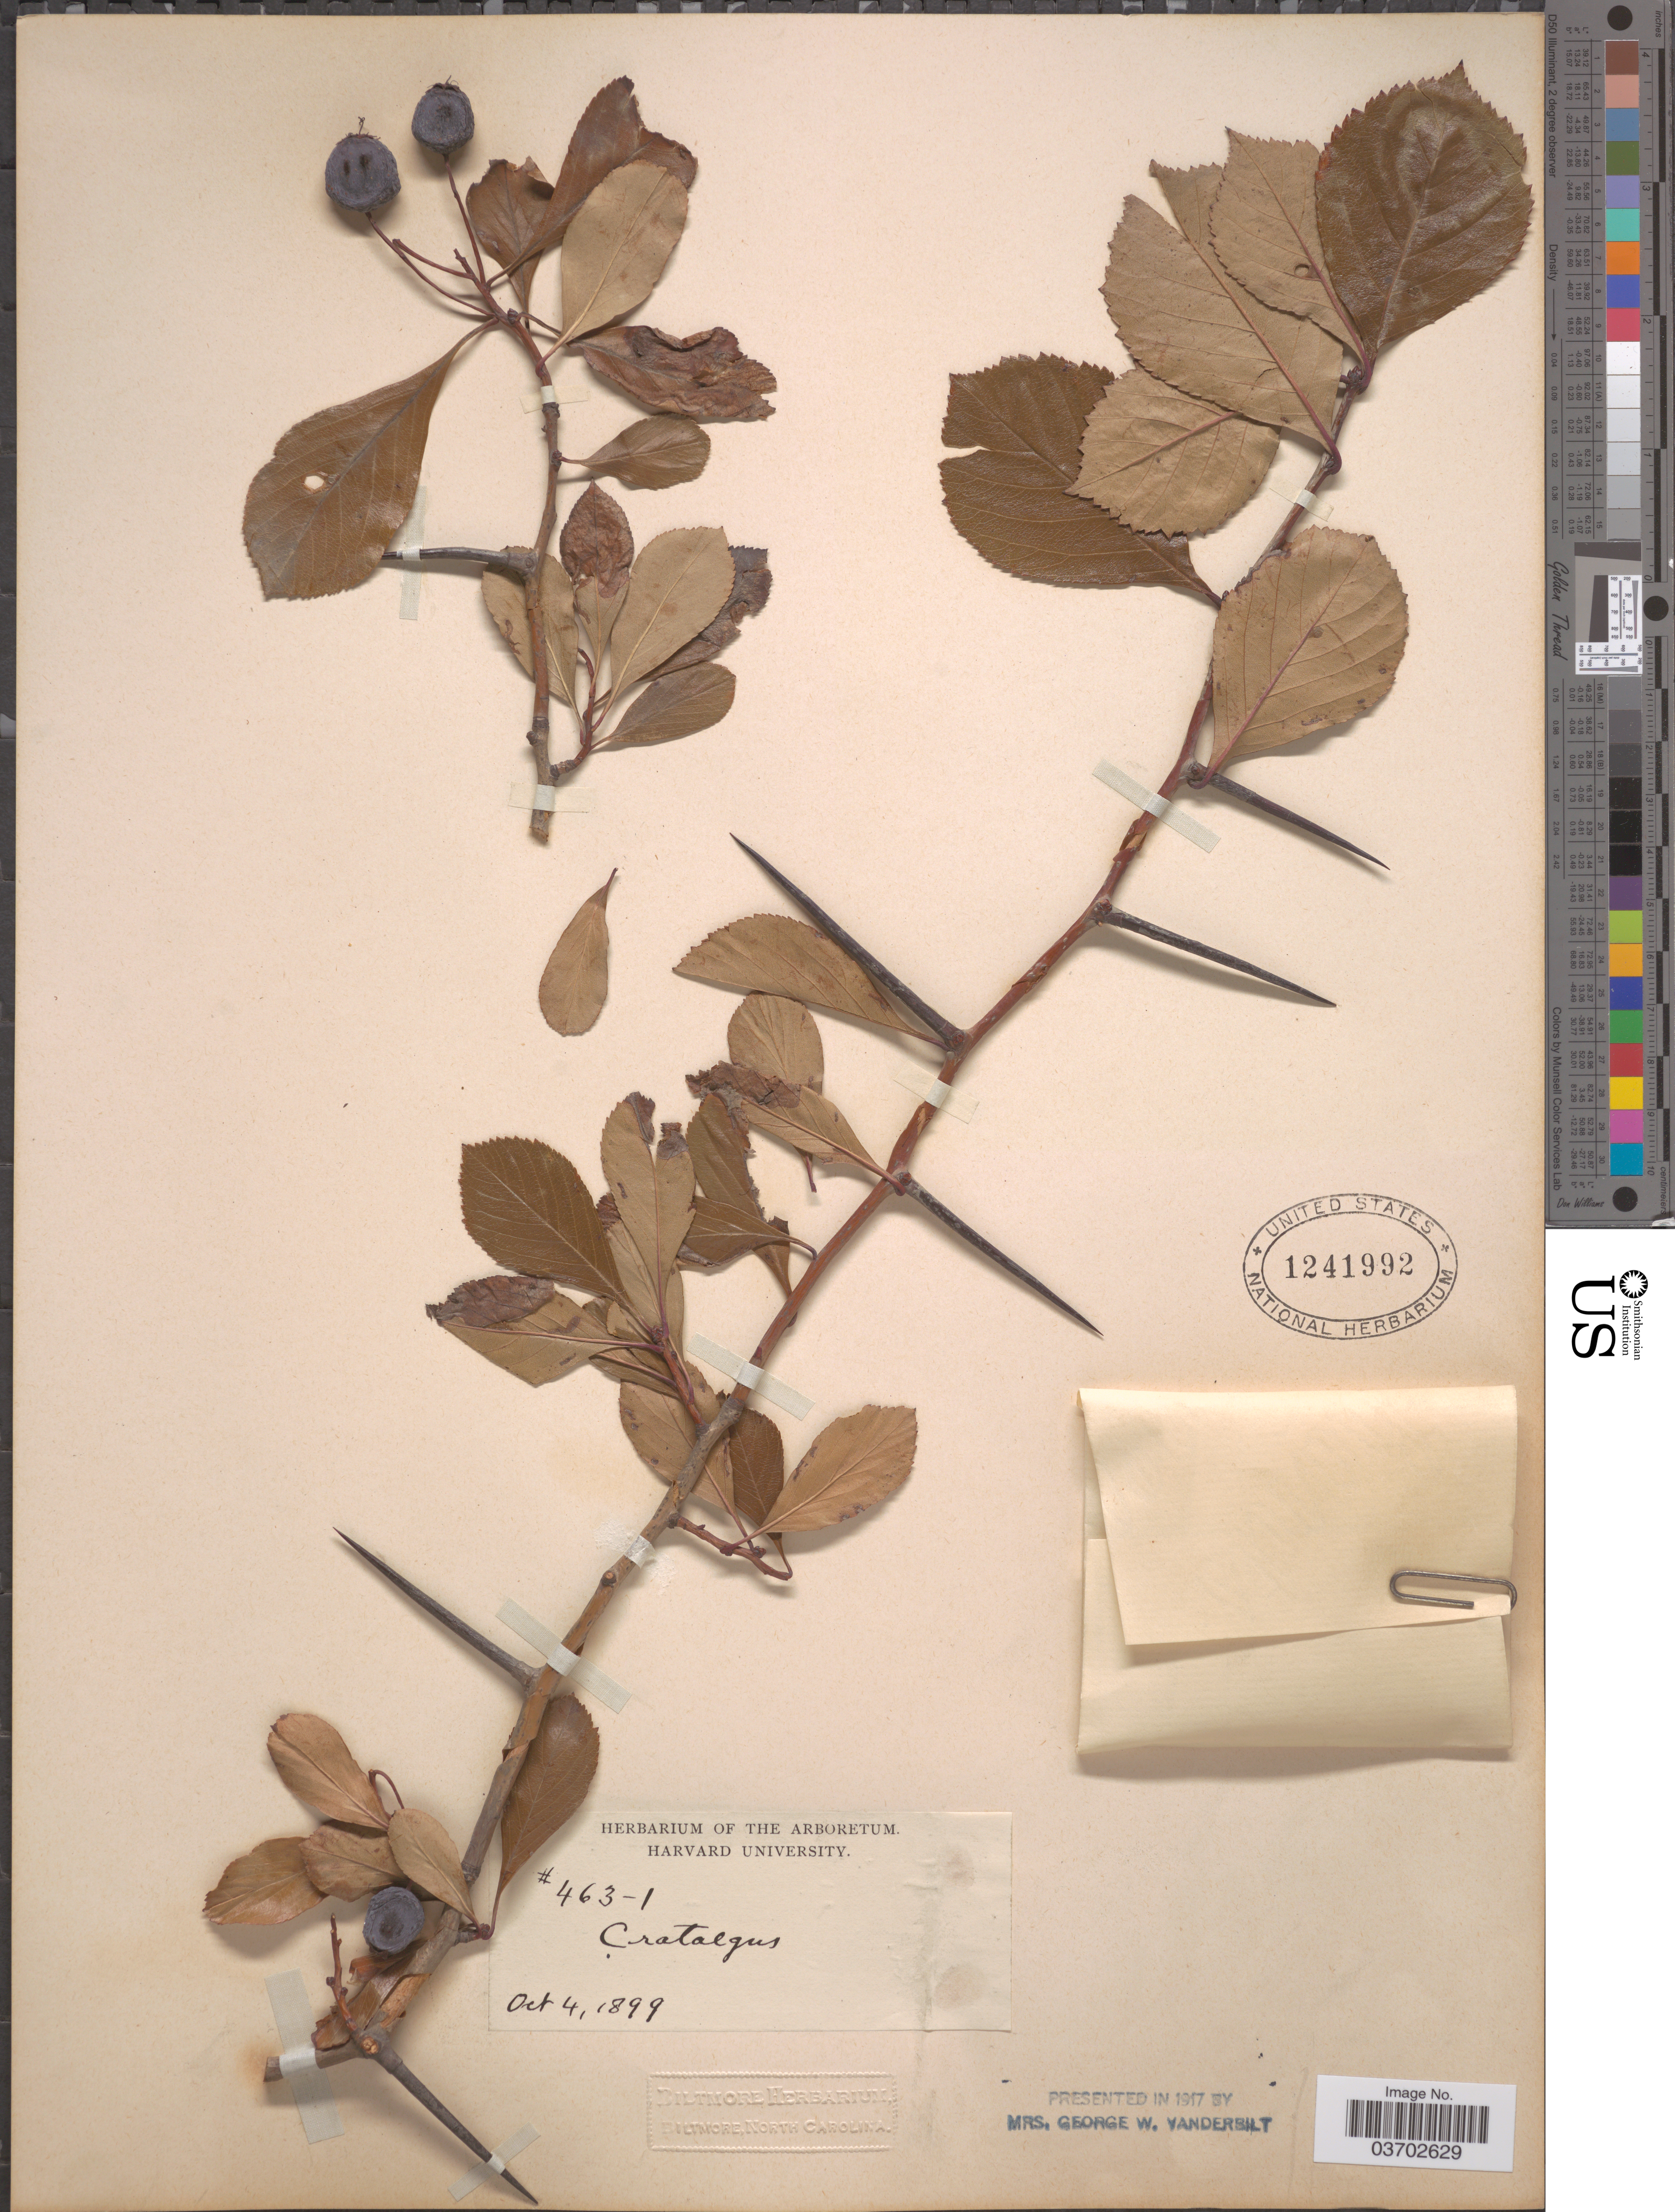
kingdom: Plantae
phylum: Tracheophyta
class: Magnoliopsida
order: Rosales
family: Rosaceae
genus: Crataegus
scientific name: Crataegus sp.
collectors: Ex herb. of the Arboretum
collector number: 463-1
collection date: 1899-10-04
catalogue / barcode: US 1241992